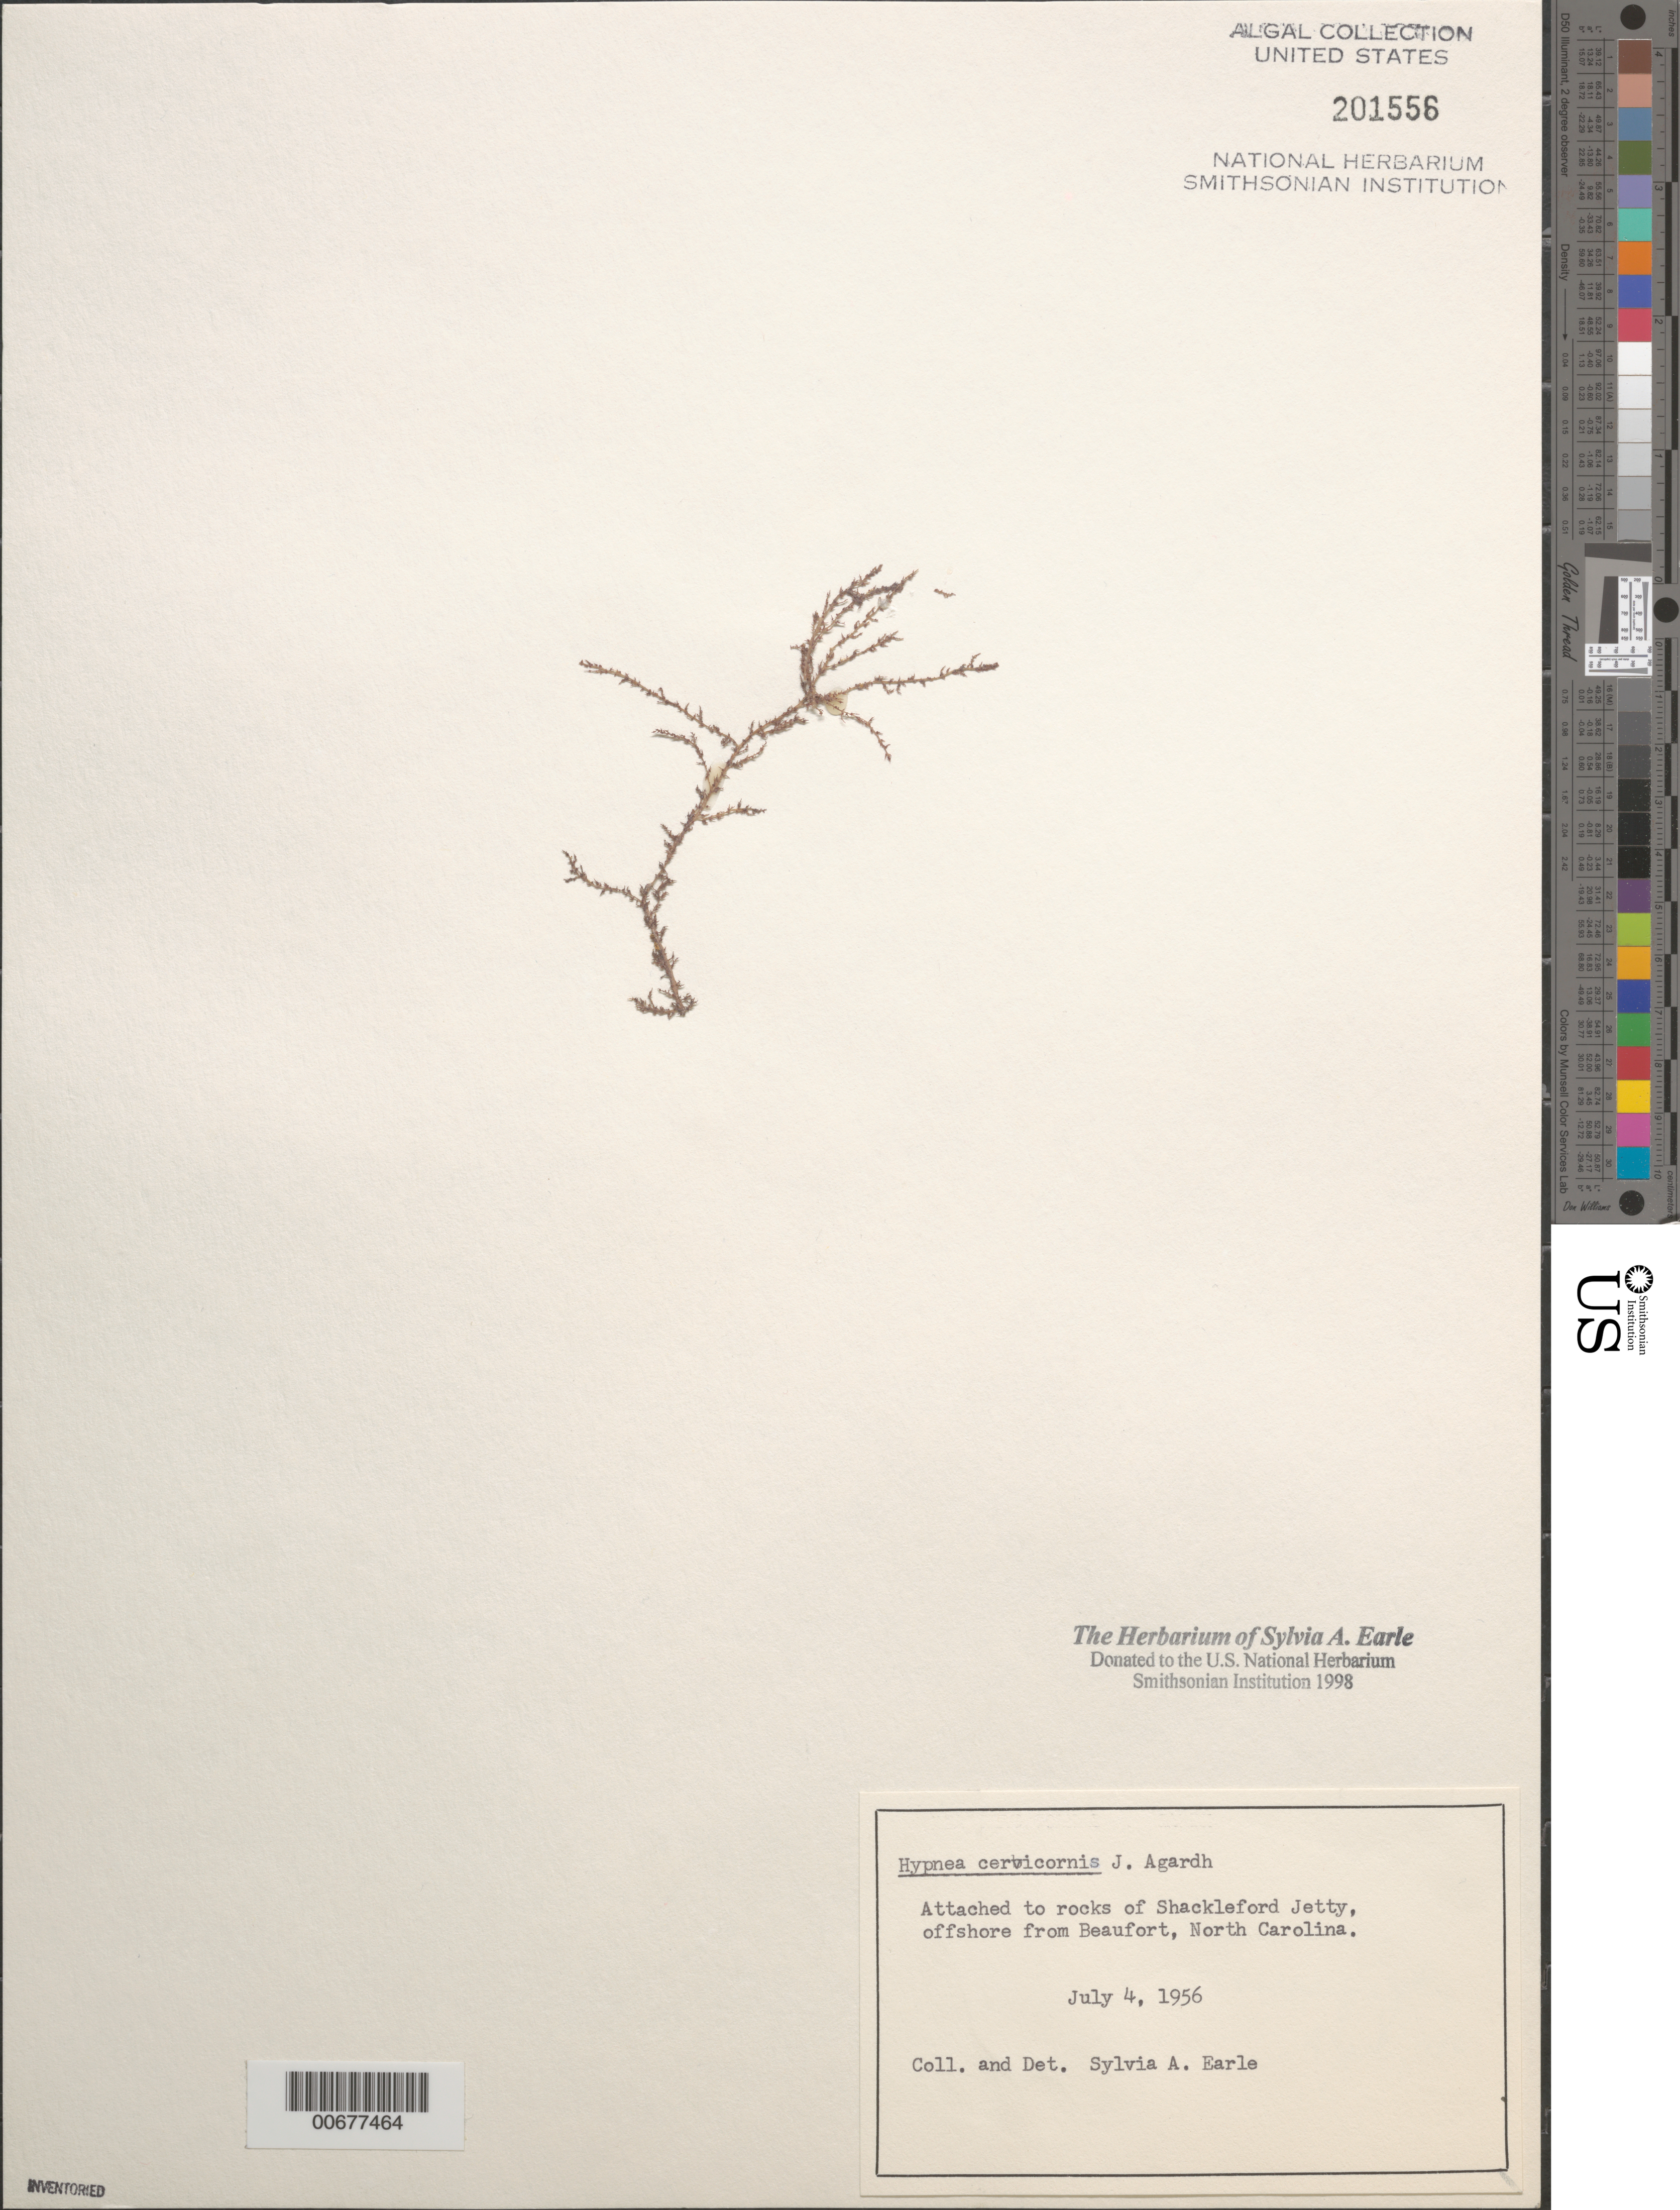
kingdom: Plantae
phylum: Rhodophyta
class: Florideophyceae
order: Gigartinales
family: Cystocloniaceae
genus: Hypnea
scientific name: Hypnea cervicornis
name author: J. Agardh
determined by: Earle, S. A.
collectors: S. A. Earle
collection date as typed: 04 Jul 1956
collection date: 1956-07-04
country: United States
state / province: North Carolina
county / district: Carteret County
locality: Beaufort, Shackleford Jetty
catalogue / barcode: US 201556